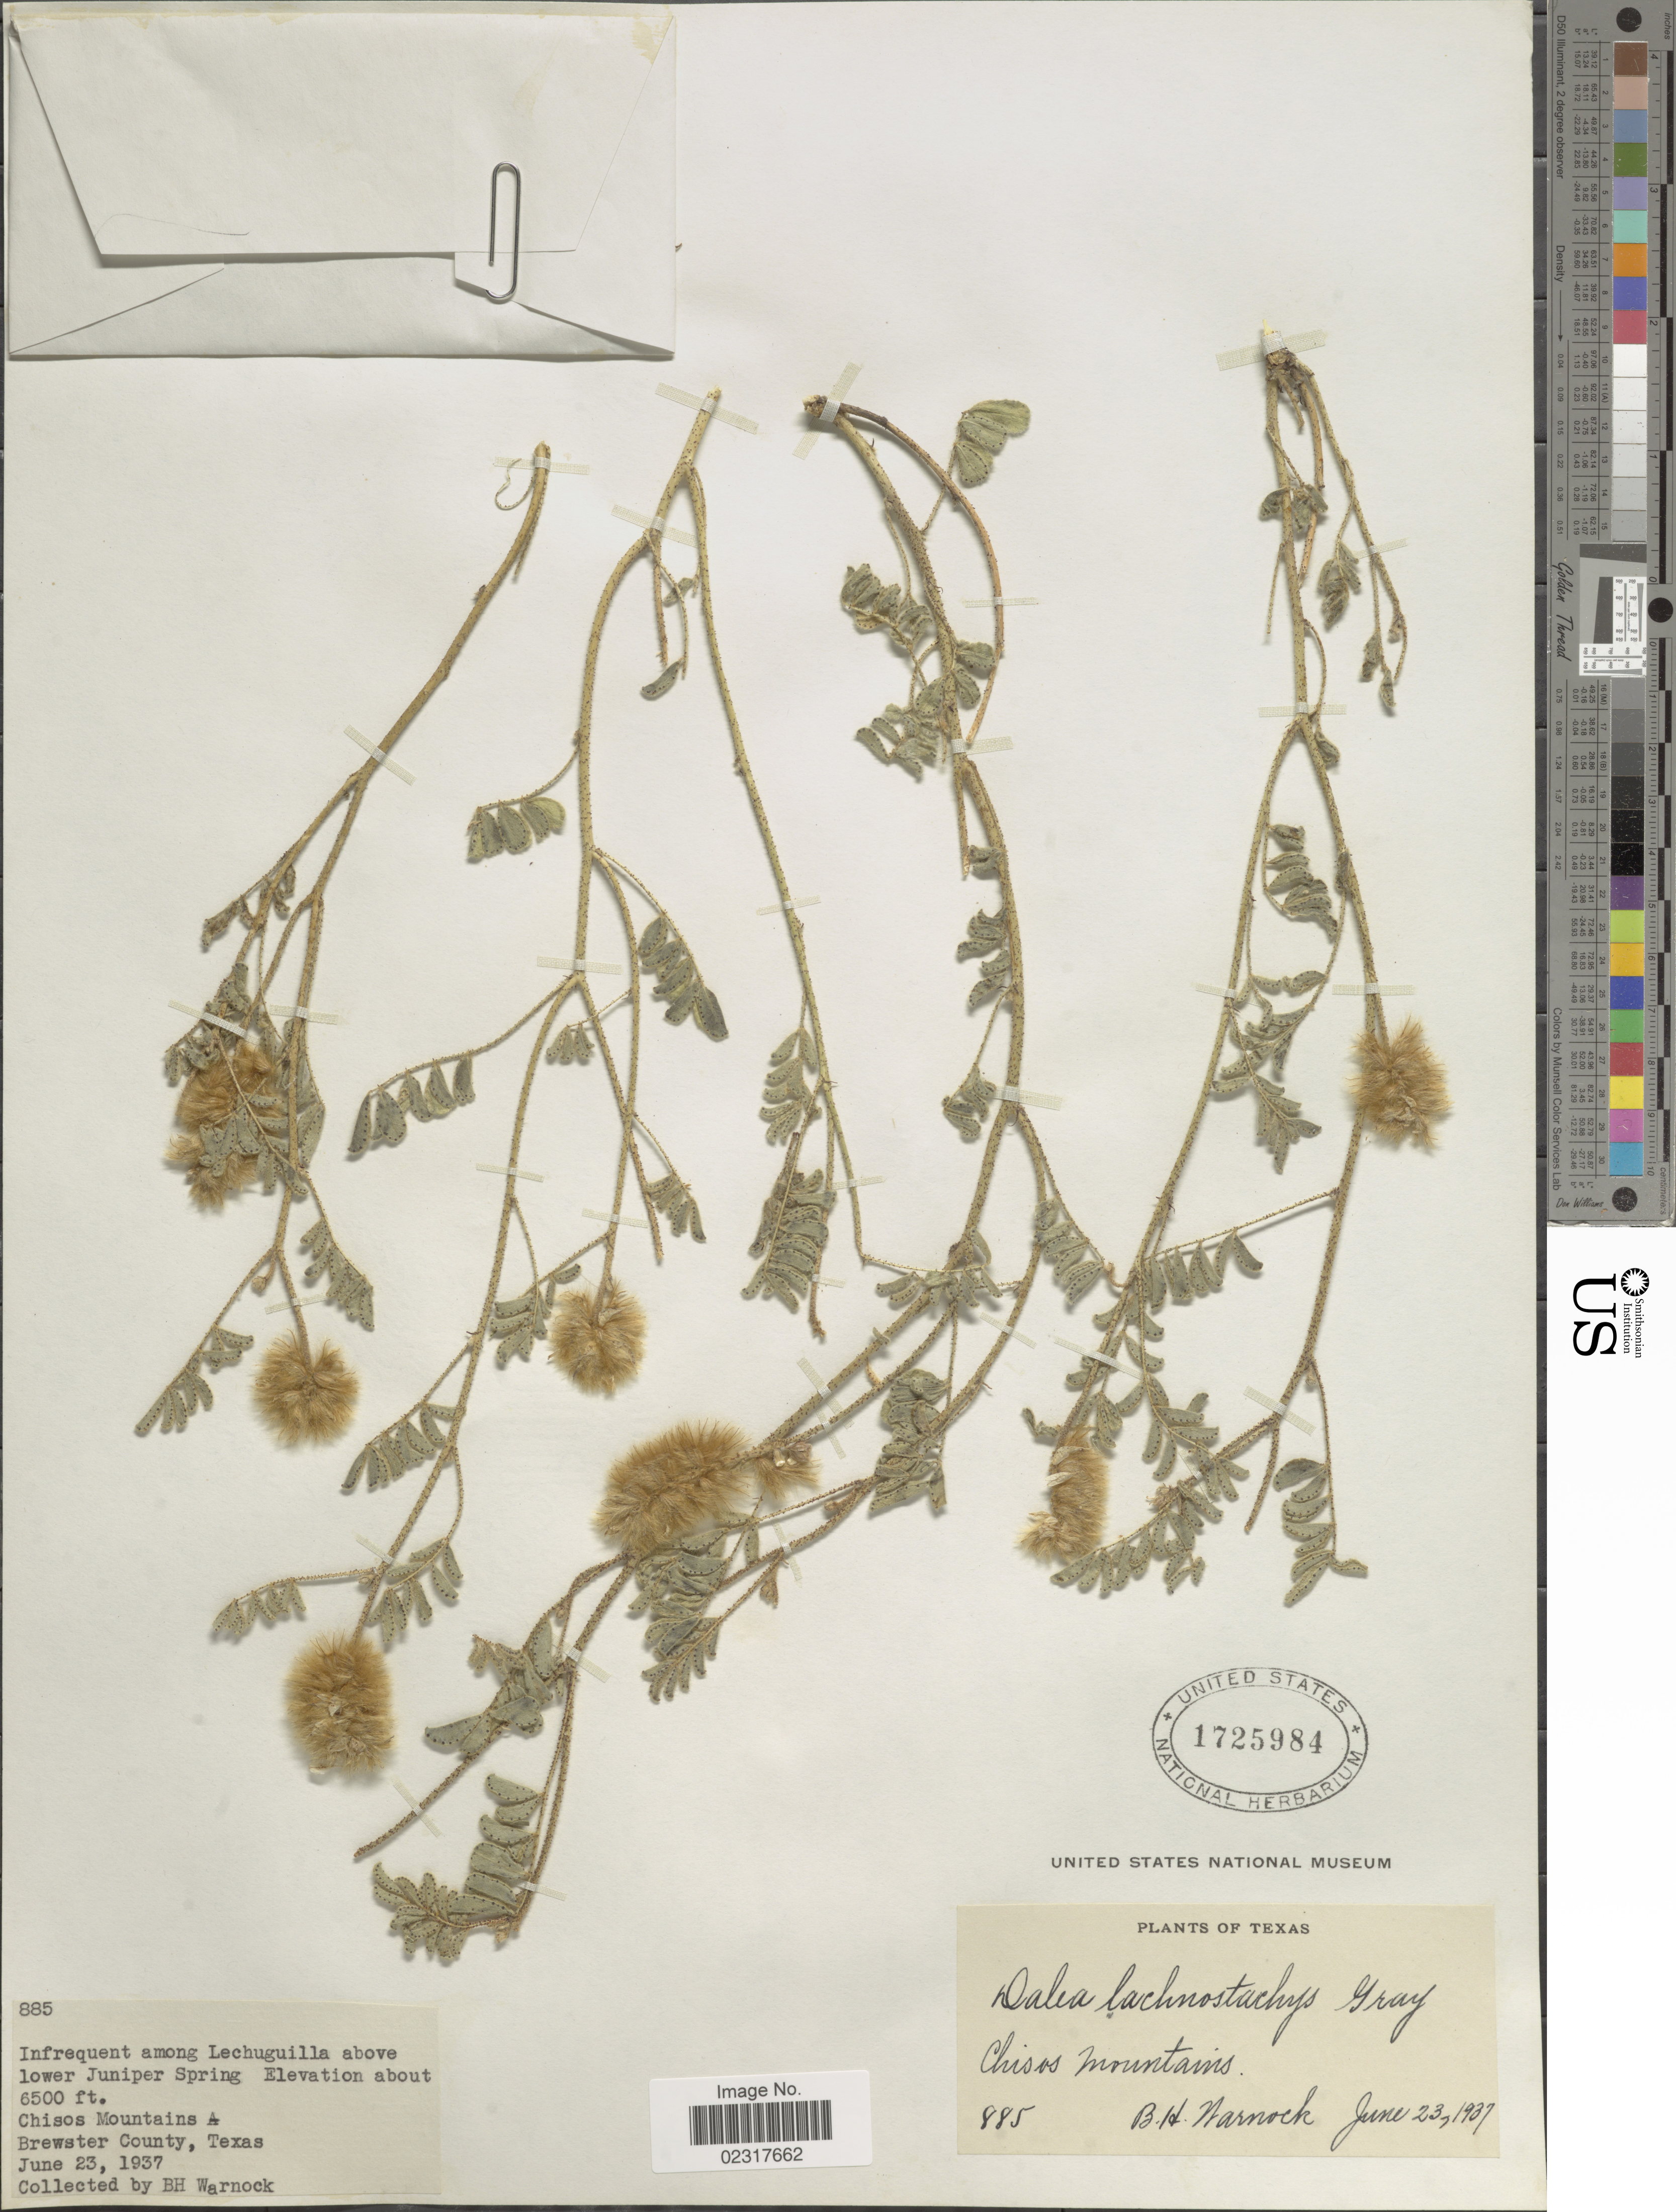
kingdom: Plantae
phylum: Tracheophyta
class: Magnoliopsida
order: Fabales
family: Fabaceae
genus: Dalea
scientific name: Dalea lachnostachys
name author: A. Gray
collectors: B. H. Warnock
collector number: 885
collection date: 1937-06-23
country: United States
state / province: Texas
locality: Chisos Mountains, Lechuguilla above lower Juniper Spring, Brewster County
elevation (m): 1981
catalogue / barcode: US 1725984